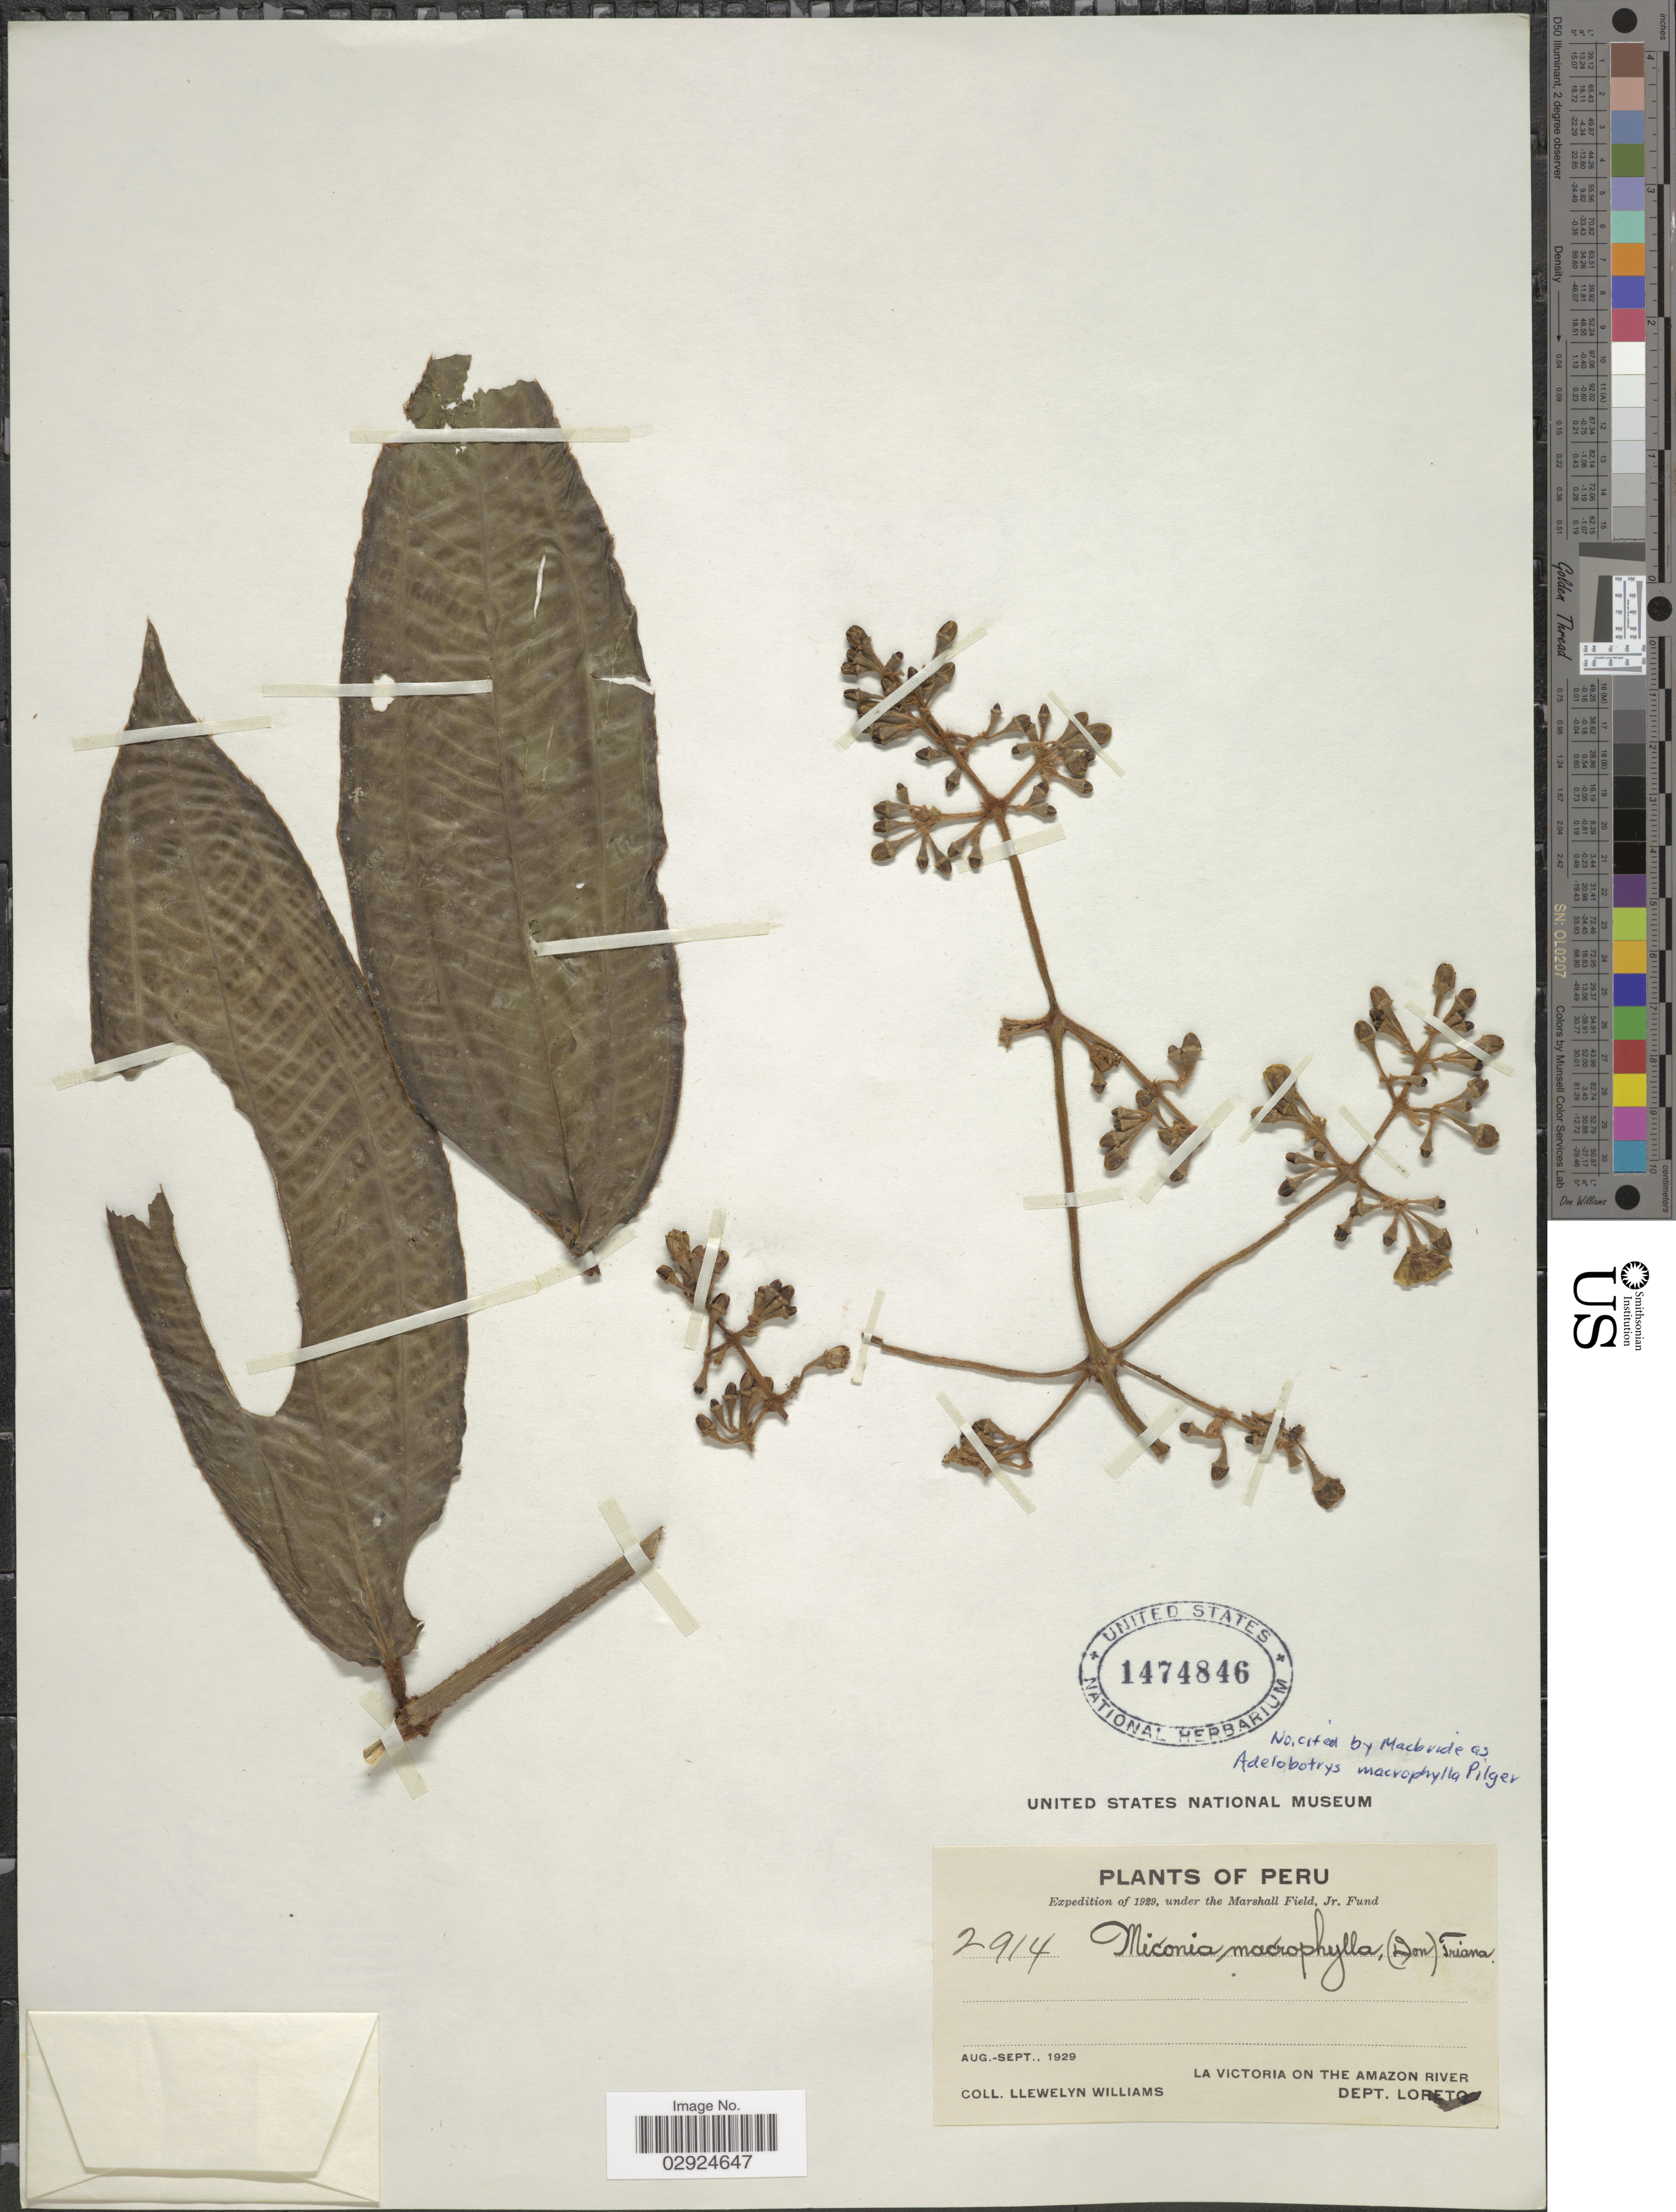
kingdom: Plantae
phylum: Tracheophyta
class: Magnoliopsida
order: Myrtales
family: Melastomataceae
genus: Adelobotrys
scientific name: Adelobotrys macrophyllus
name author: Pilg.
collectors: Ll. Williams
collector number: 2914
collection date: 1929-08/1929-09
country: Peru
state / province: Loreto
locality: La Victoria on the Amazon River. Dept. Loreto.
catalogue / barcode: US 1474846